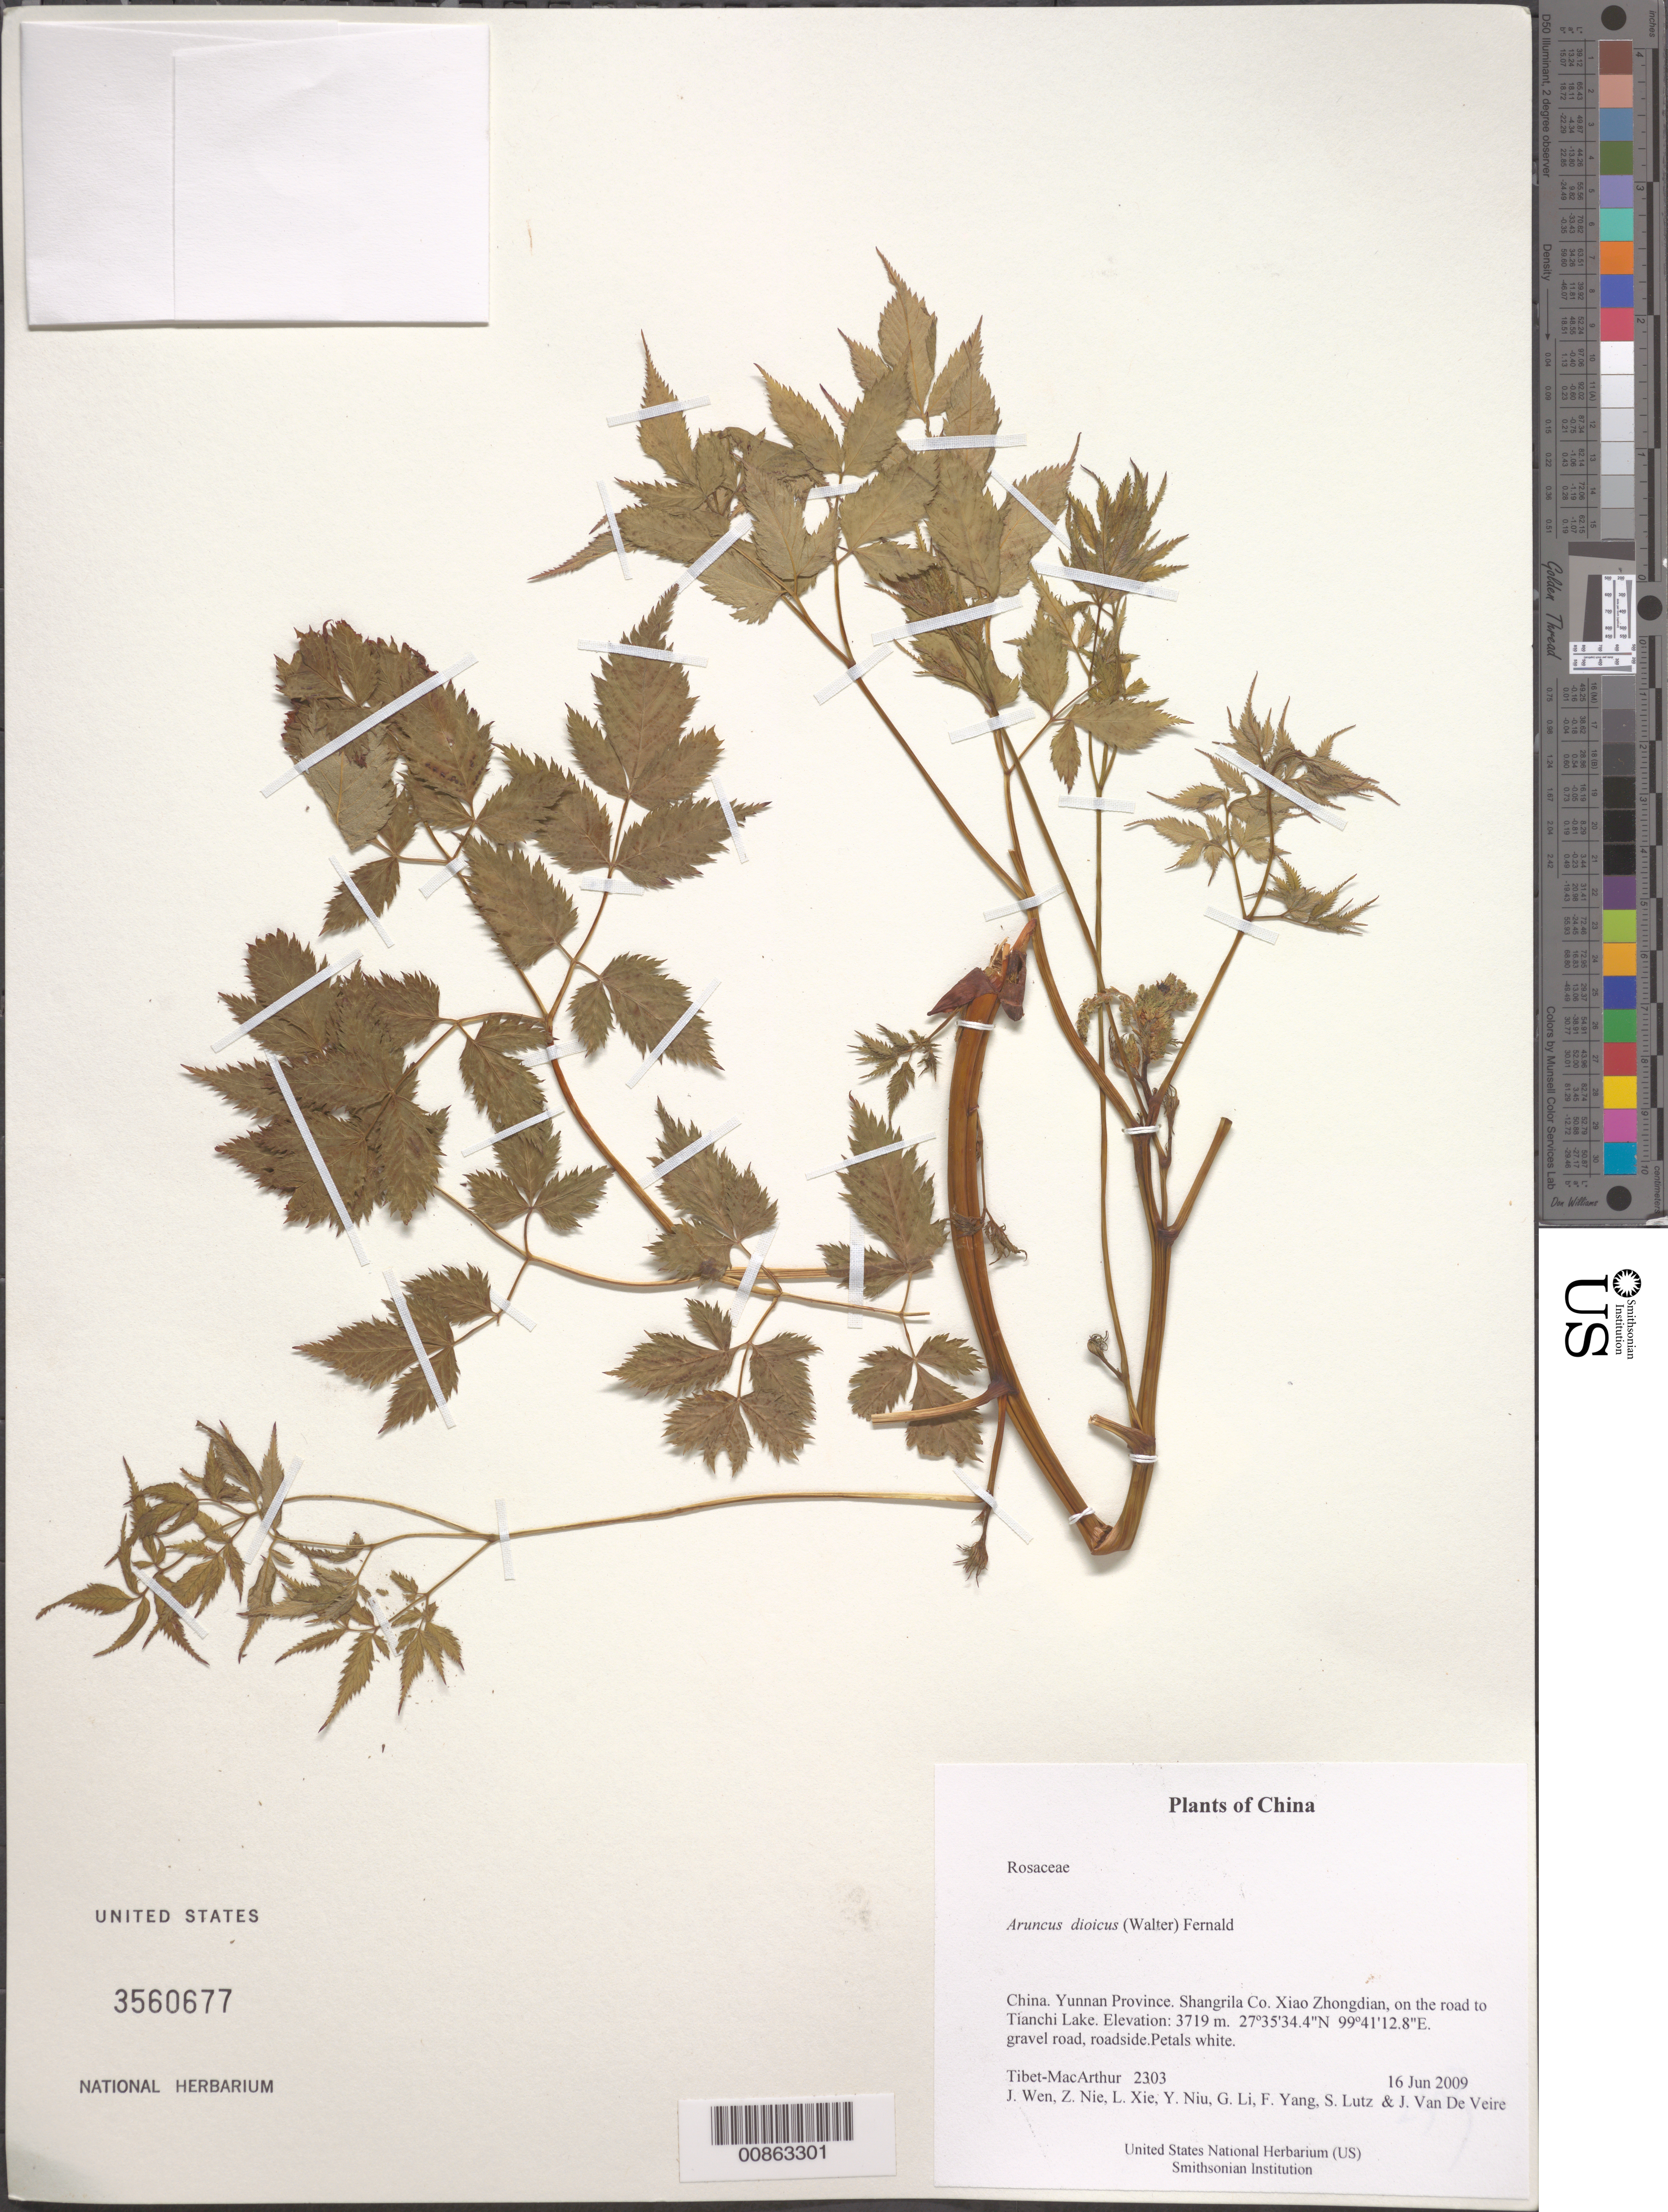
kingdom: Plantae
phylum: Tracheophyta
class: Magnoliopsida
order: Rosales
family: Rosaceae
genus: Aruncus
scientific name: Aruncus dioicus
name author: (Walter) Fernald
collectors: Tibet-MacArthur, J. Wen, Z. Nie, L. Xie, Y. Niu, G. Li, F. Yang, S. Lutz & J. Van De Veire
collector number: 2303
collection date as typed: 16 Jun 2009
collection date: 2009-06-16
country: China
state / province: Yunnan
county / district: Shangrila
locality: Xiao Zhongdian, on the road to Tianchi Lake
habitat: gravel road, roadside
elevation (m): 3719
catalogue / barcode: US 3560677